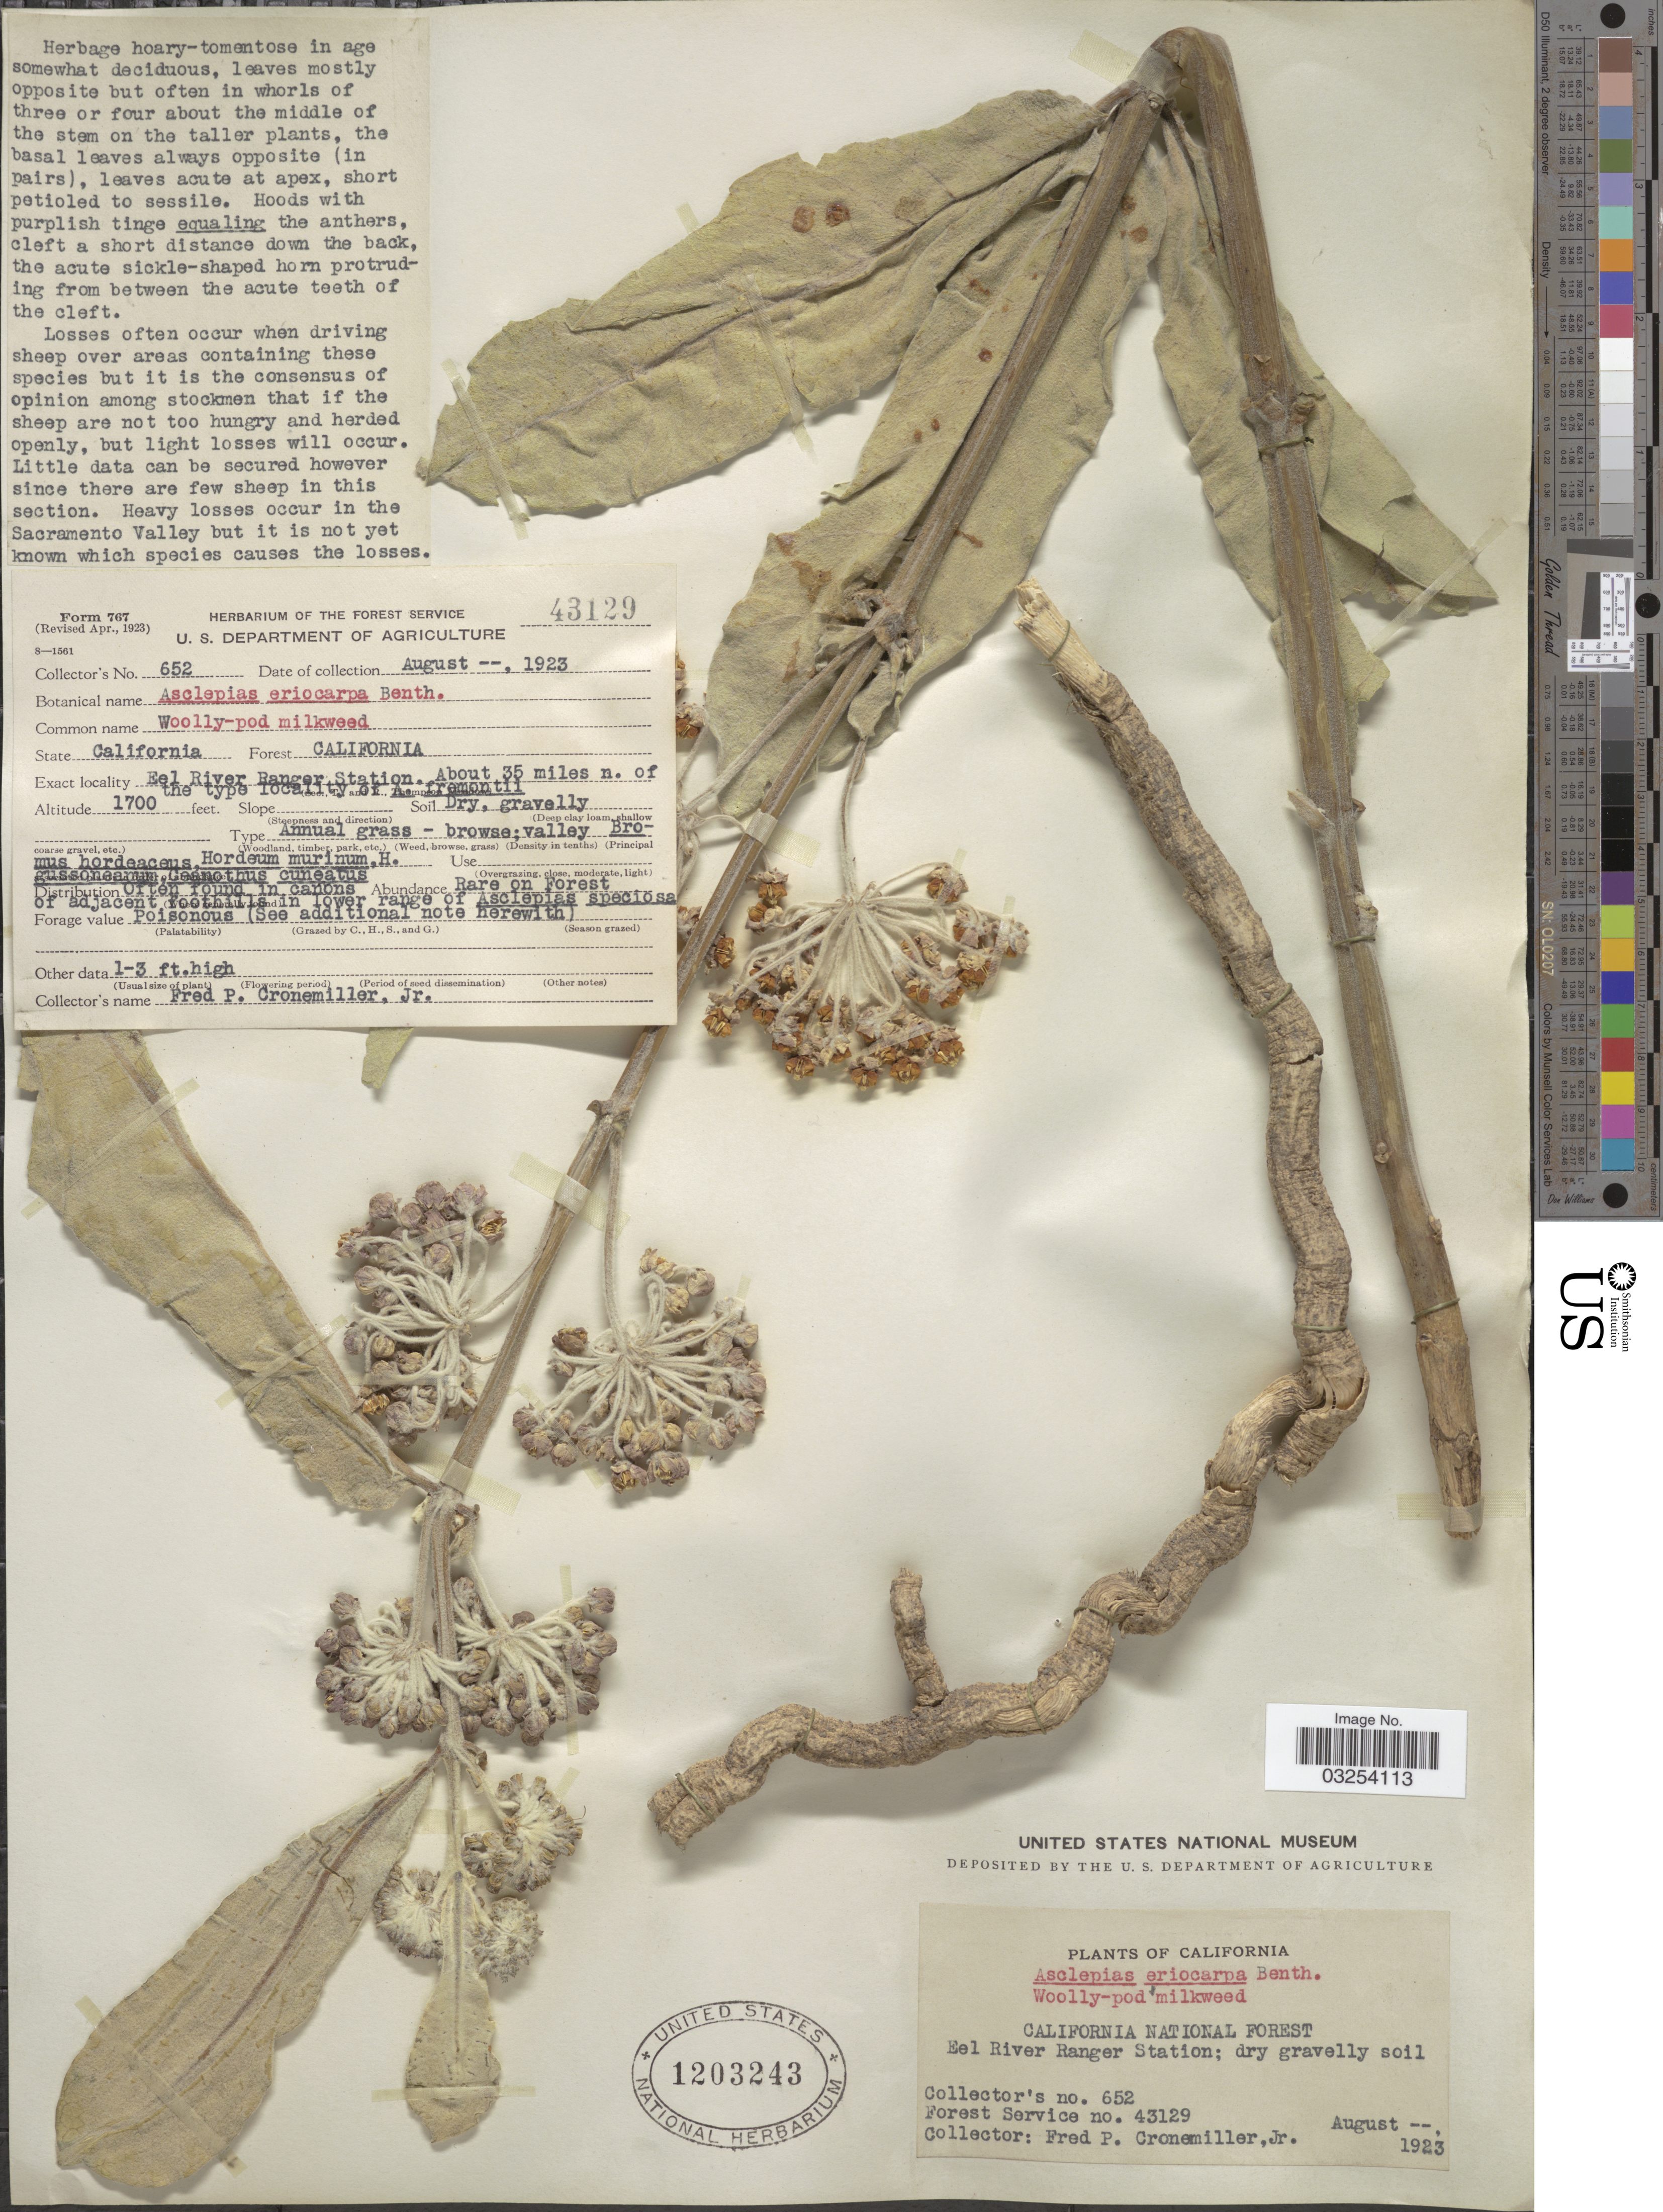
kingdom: Plantae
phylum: Tracheophyta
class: Magnoliopsida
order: Gentianales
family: Apocynaceae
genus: Asclepias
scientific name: Asclepias eriocarpa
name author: Benth.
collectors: F. Cronemiller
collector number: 652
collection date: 1923-08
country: United States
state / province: California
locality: Forest California. Eel River Ranger Station. About 35 miles n. of the type locality of A.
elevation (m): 518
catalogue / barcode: US 1203243